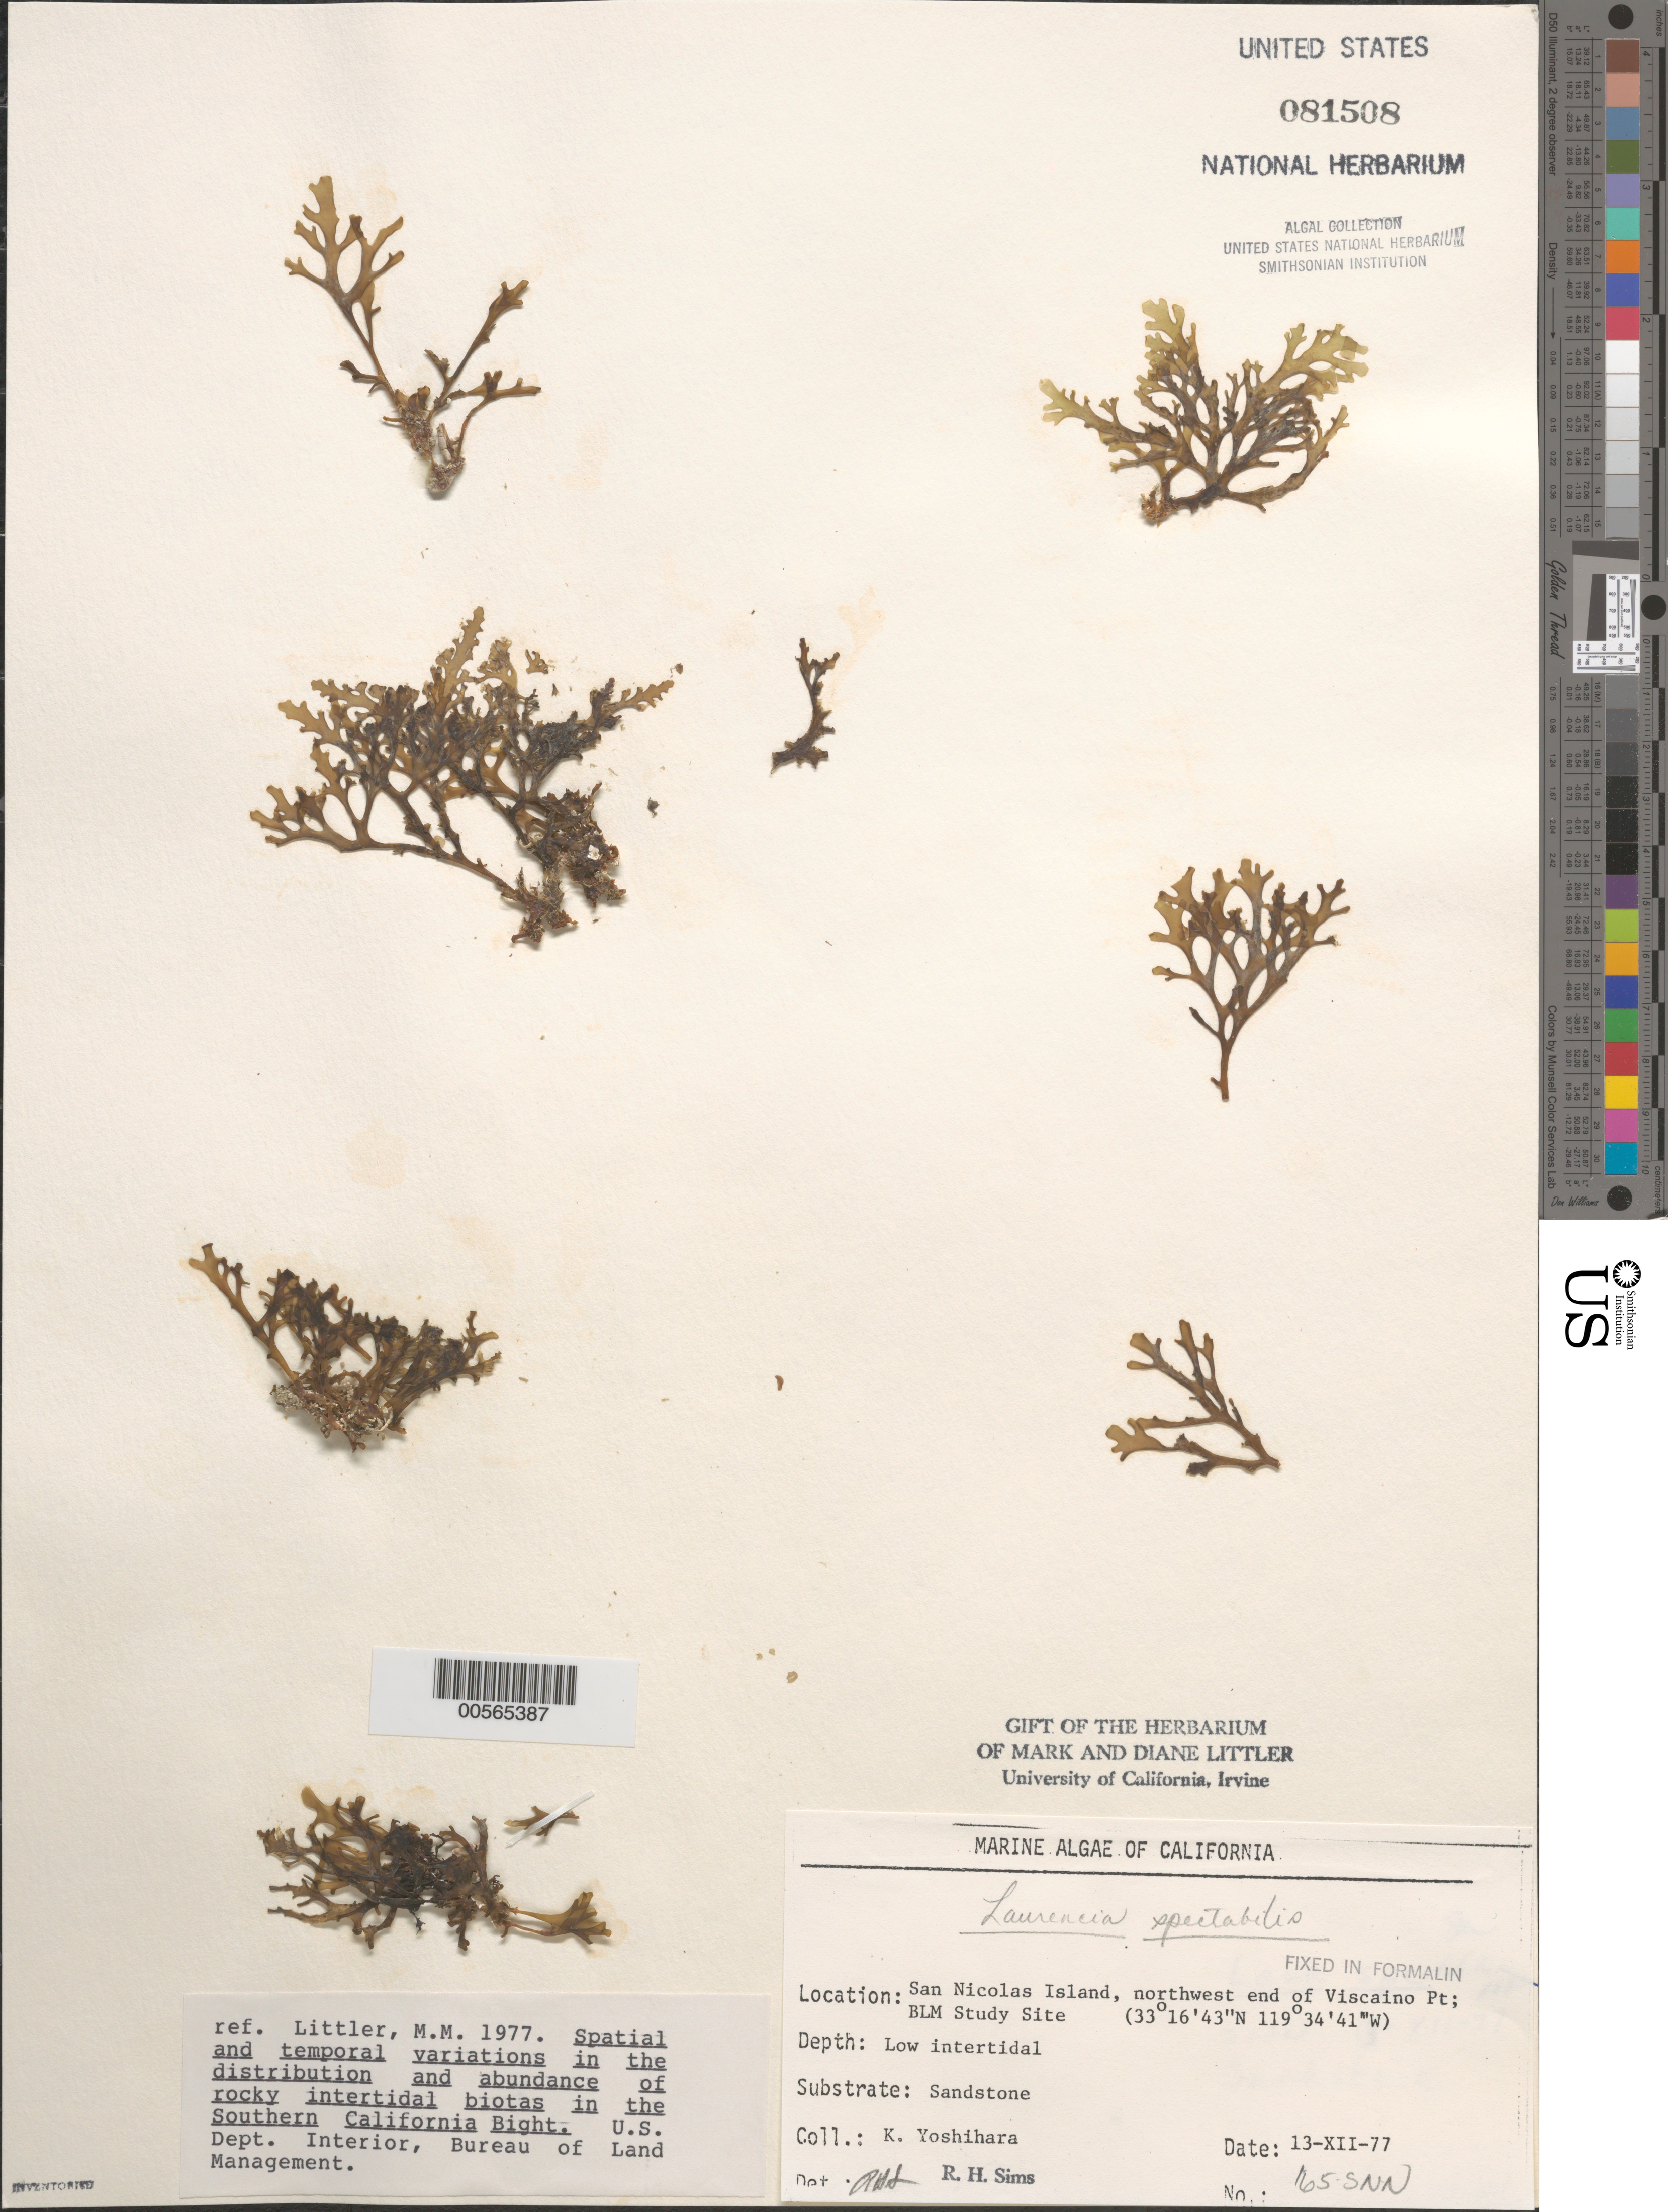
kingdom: Plantae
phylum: Rhodophyta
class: Florideophyceae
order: Ceramiales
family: Rhodomelaceae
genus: Osmundea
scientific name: Osmundea spectabilis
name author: (Postels & Rupr.) K.W. Nam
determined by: Algae name updating Project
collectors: K. Yoshihara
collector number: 165-snn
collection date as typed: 13 Dec 1977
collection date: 1977-12-13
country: United States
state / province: California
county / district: Ventura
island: San Nicolas Island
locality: Northwest end of Vizcaino Point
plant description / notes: BLM-SOCALBIGHT Rocky Intertidal Survey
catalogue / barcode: US 81508